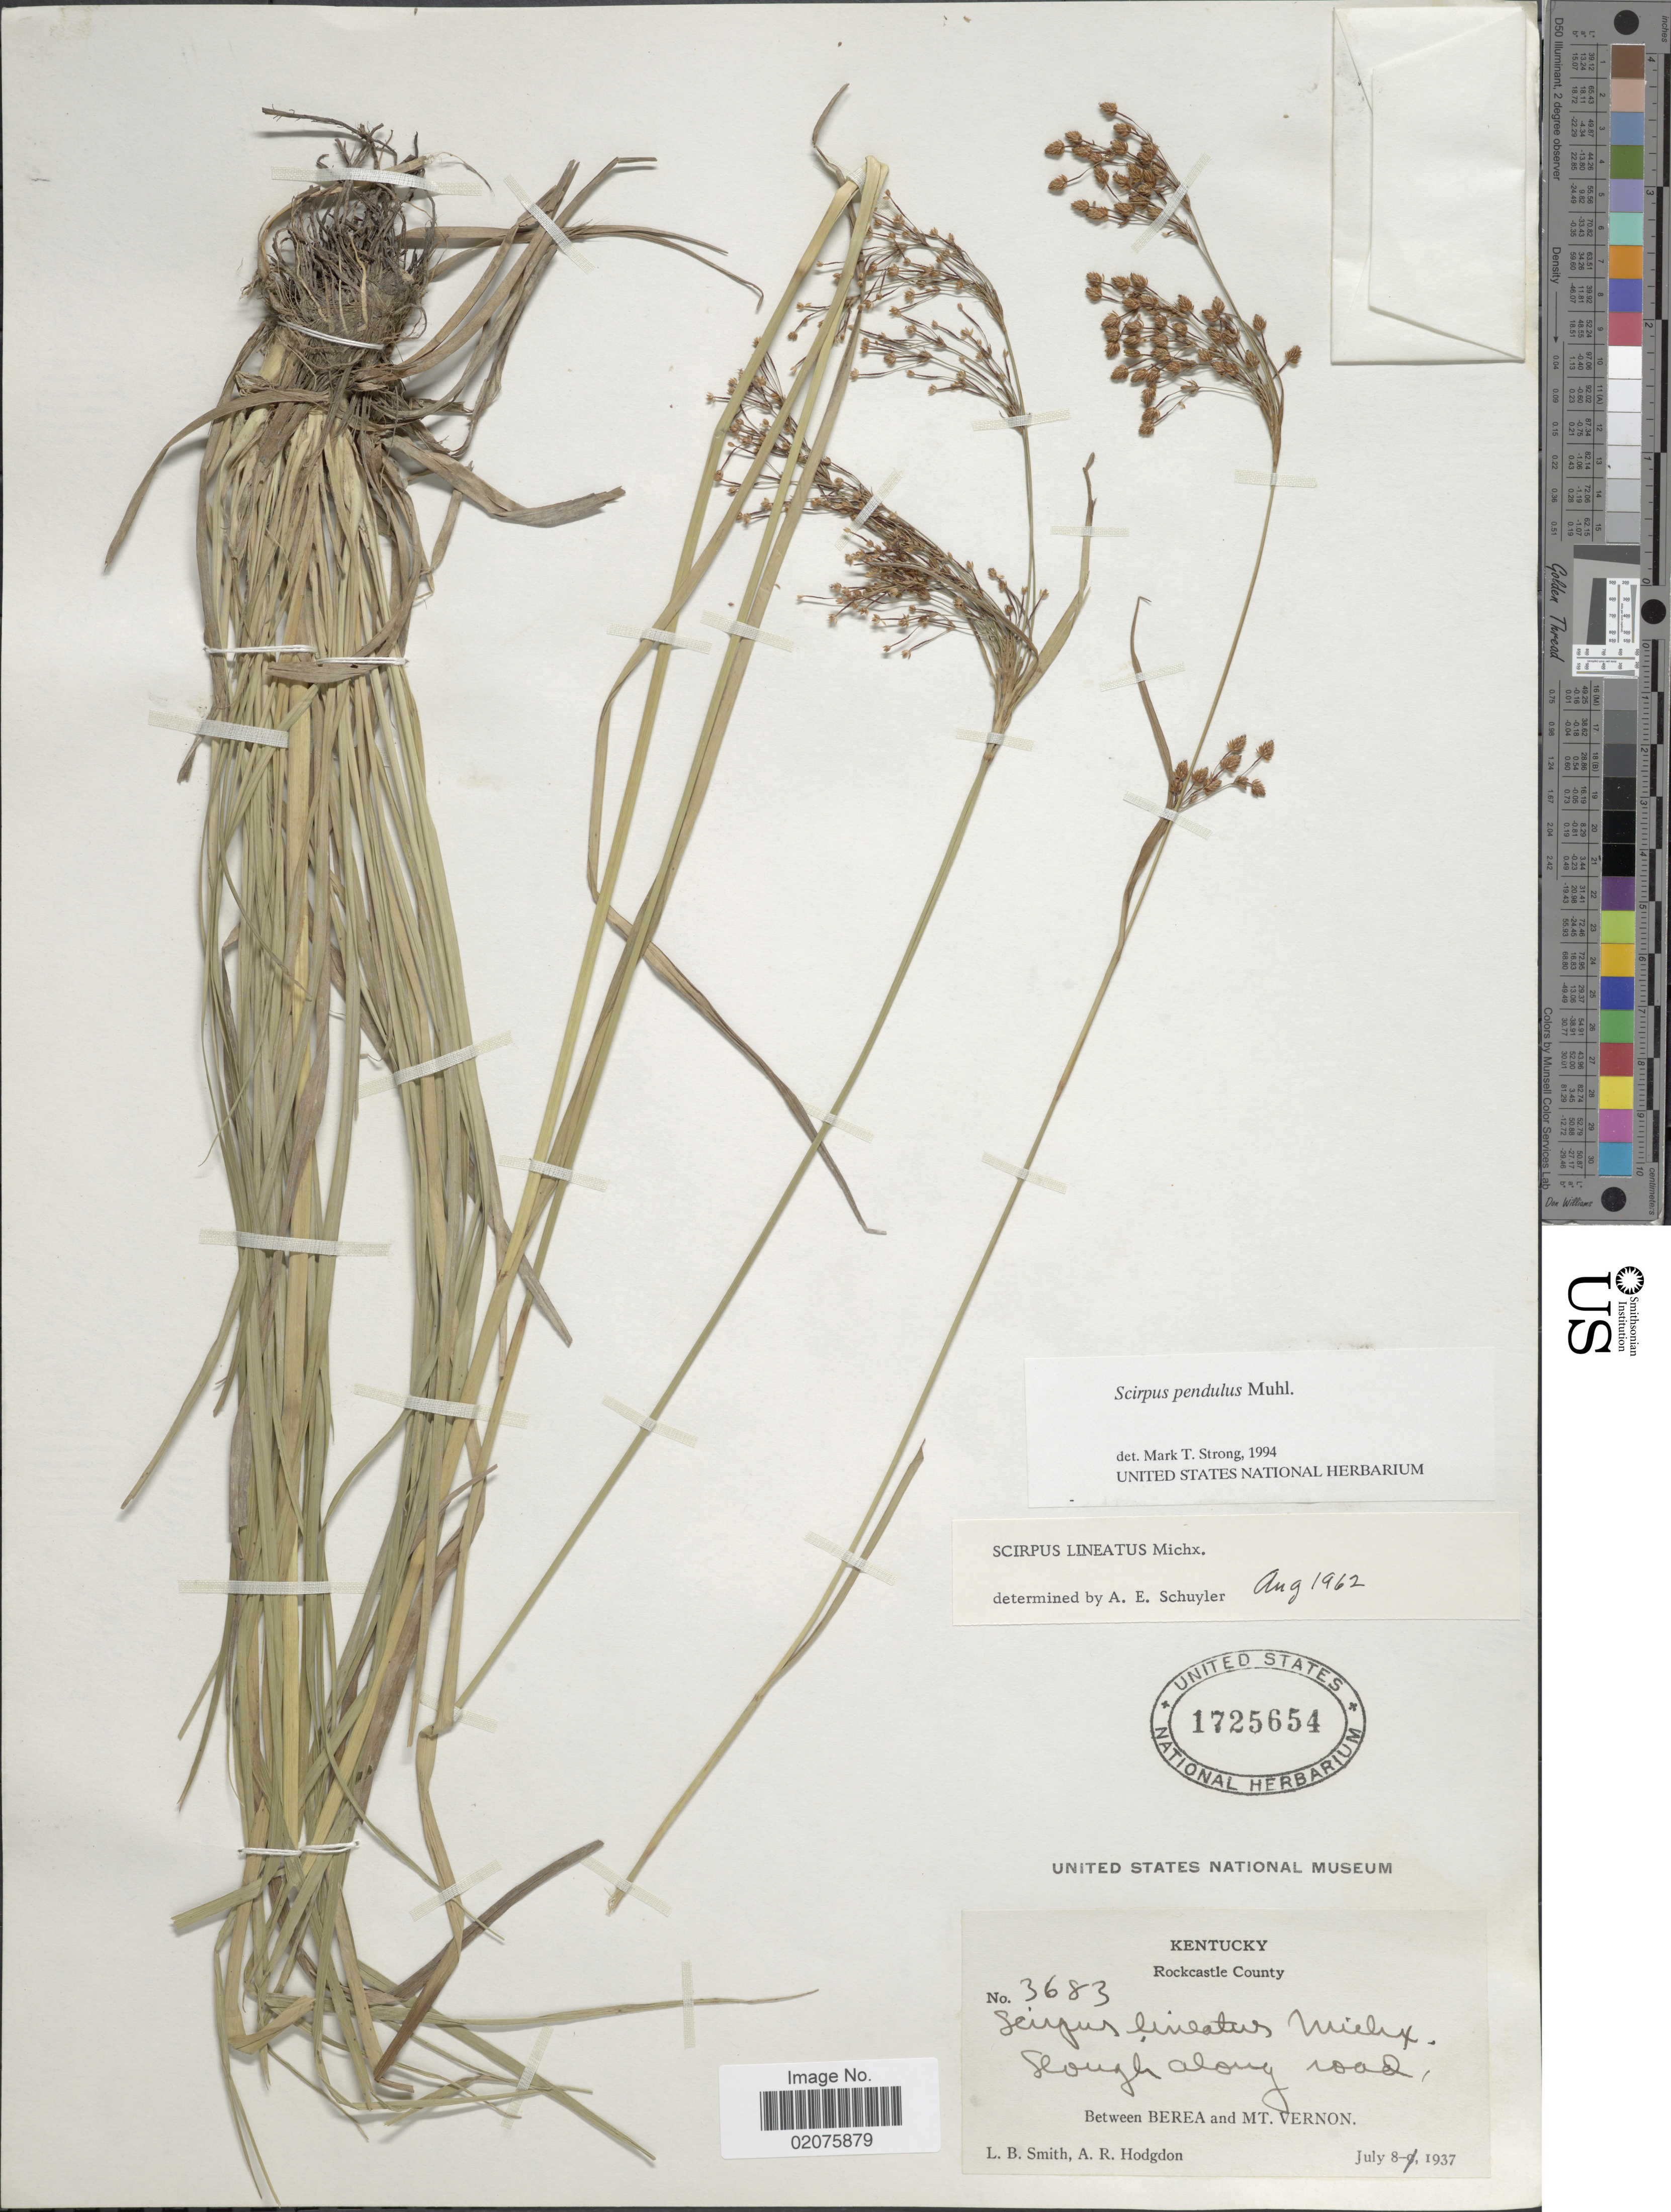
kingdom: Plantae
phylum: Tracheophyta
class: Liliopsida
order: Poales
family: Cyperaceae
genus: Scirpus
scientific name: Scirpus pendulus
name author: Muhl.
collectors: L. Smith & A. R. Hodgdon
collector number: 3683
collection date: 1937-07-08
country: United States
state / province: Kentucky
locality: Rockcastle County. Slough along road, between Berea and Mt. Vernon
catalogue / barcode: US 1725654